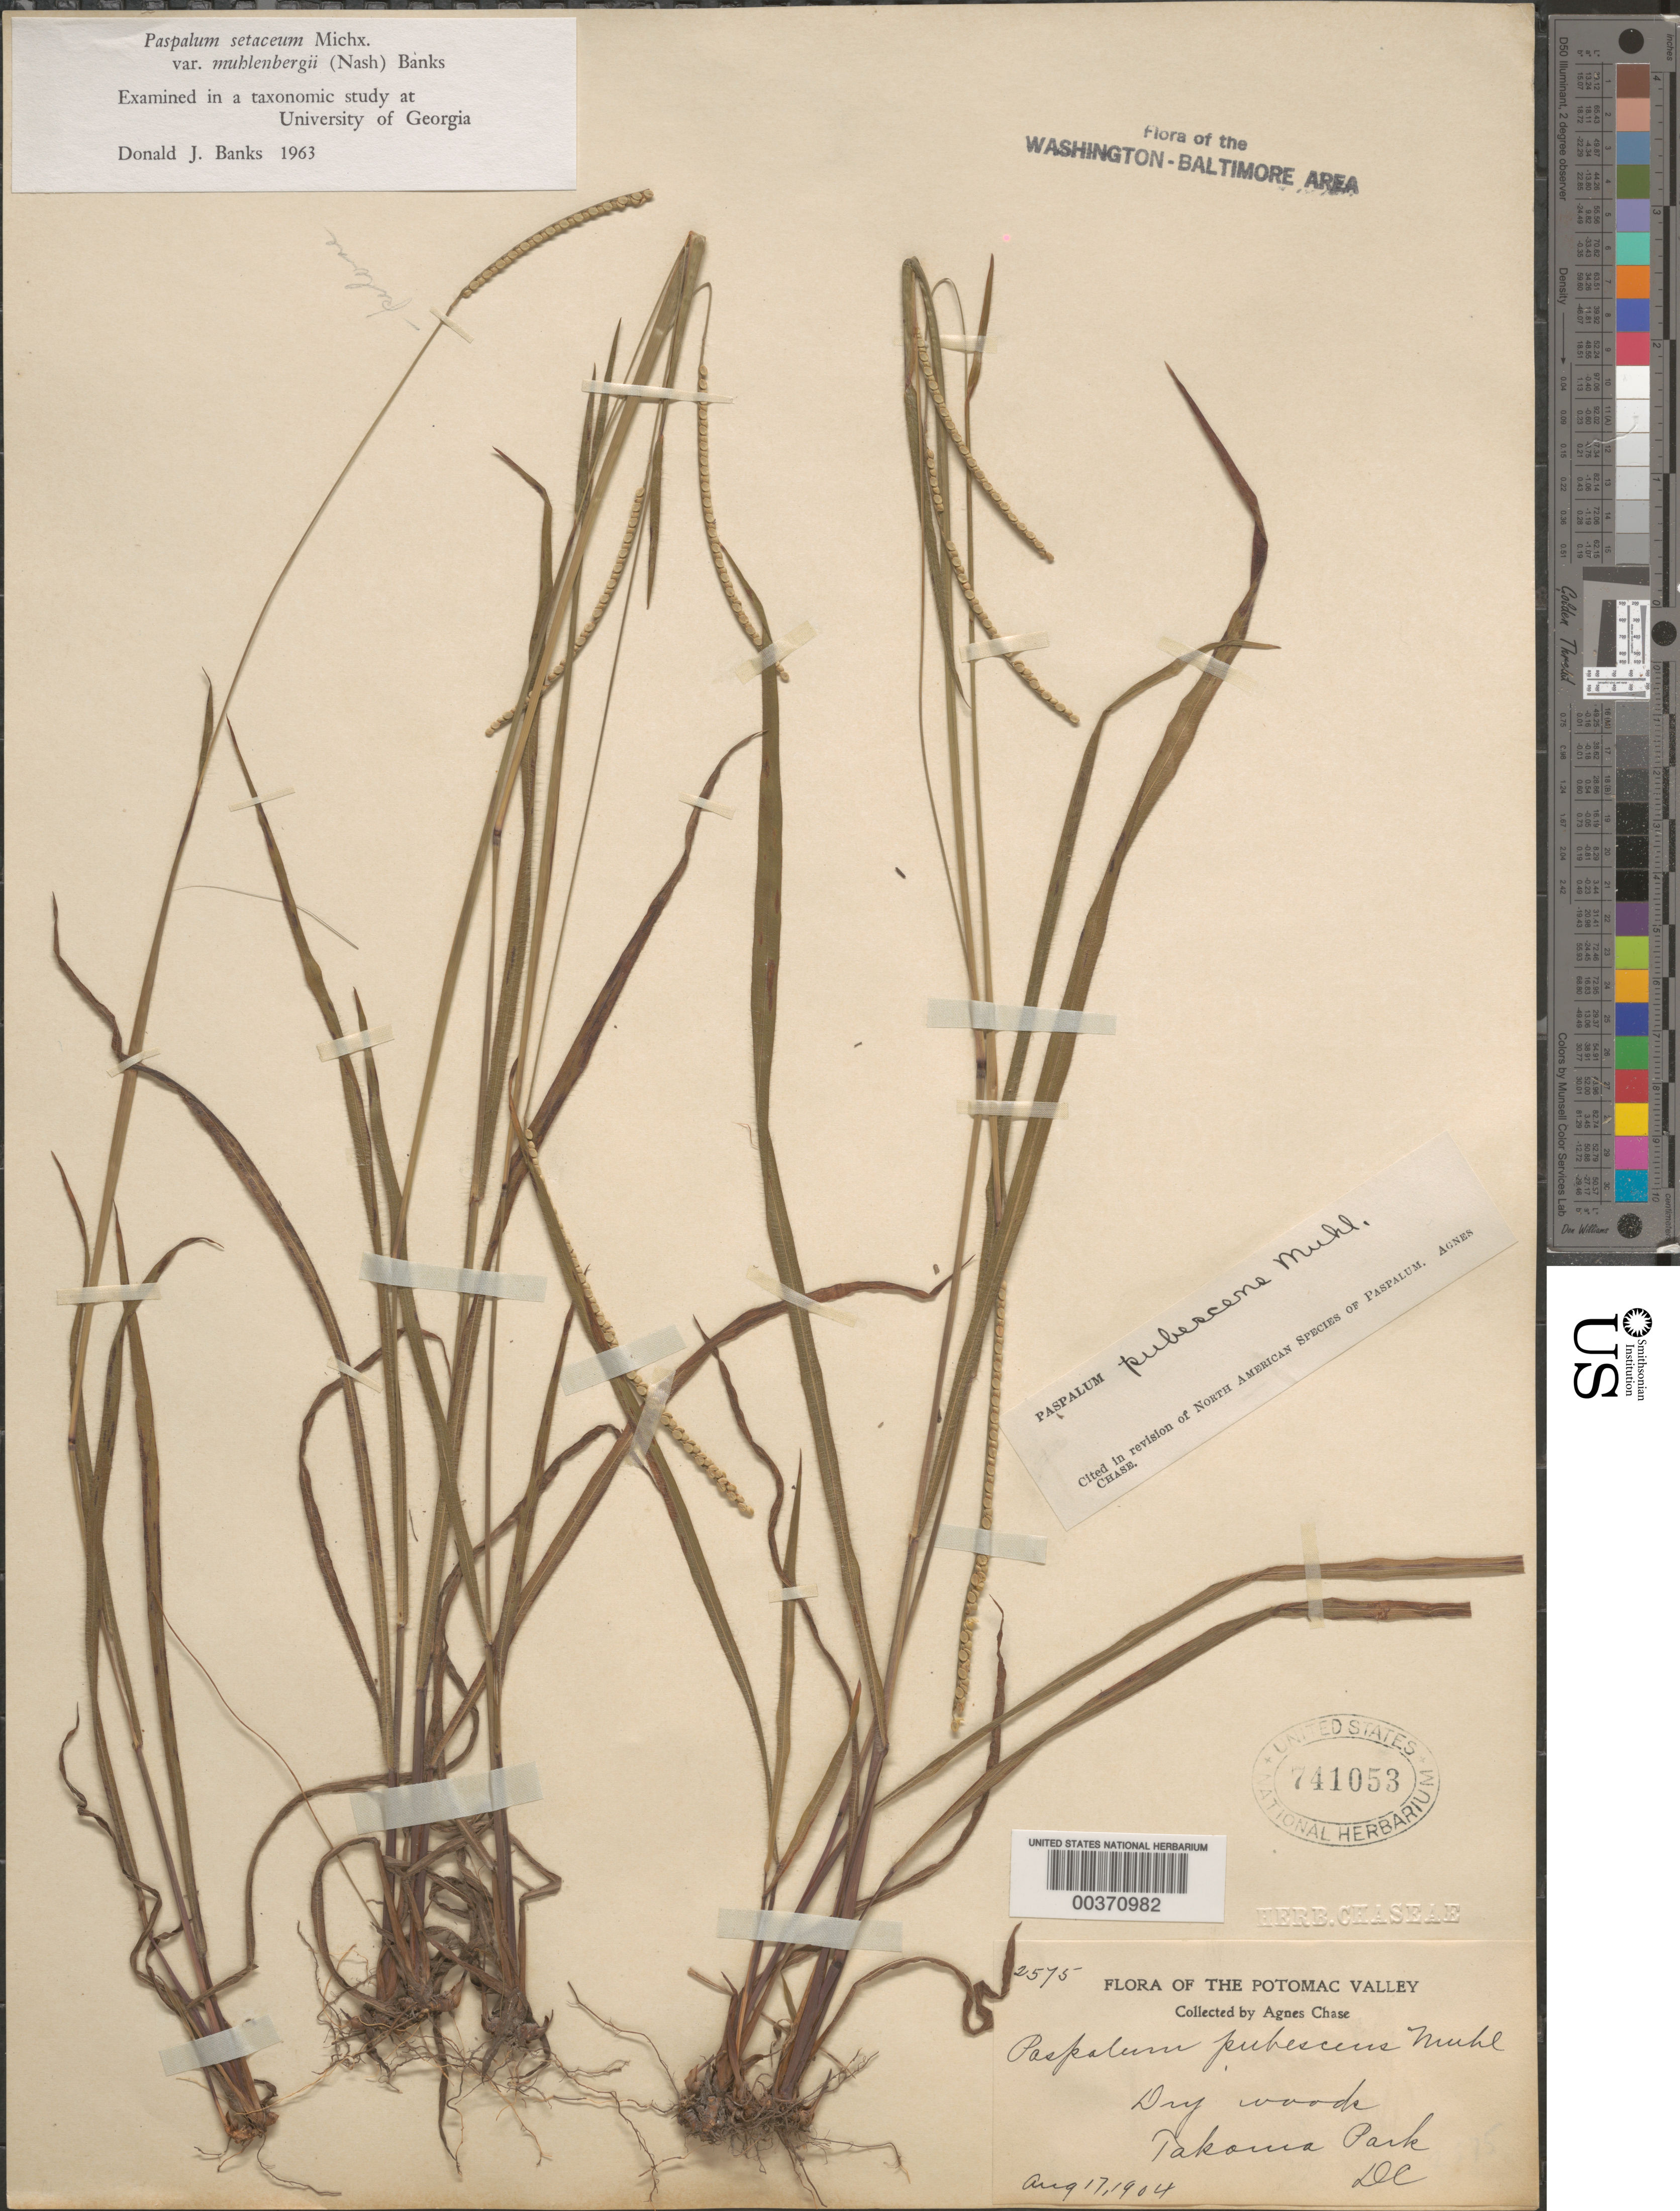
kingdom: Plantae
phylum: Tracheophyta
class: Liliopsida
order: Poales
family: Poaceae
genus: Paspalum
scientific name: Paspalum setaceum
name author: Michx.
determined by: Chase, [M.] Agnes, (US)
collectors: A. Chase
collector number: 2575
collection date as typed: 17 Aug 1904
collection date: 1904-08-17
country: United States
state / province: District of Columbia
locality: Takoma Park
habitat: Dry woods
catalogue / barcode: US 741053